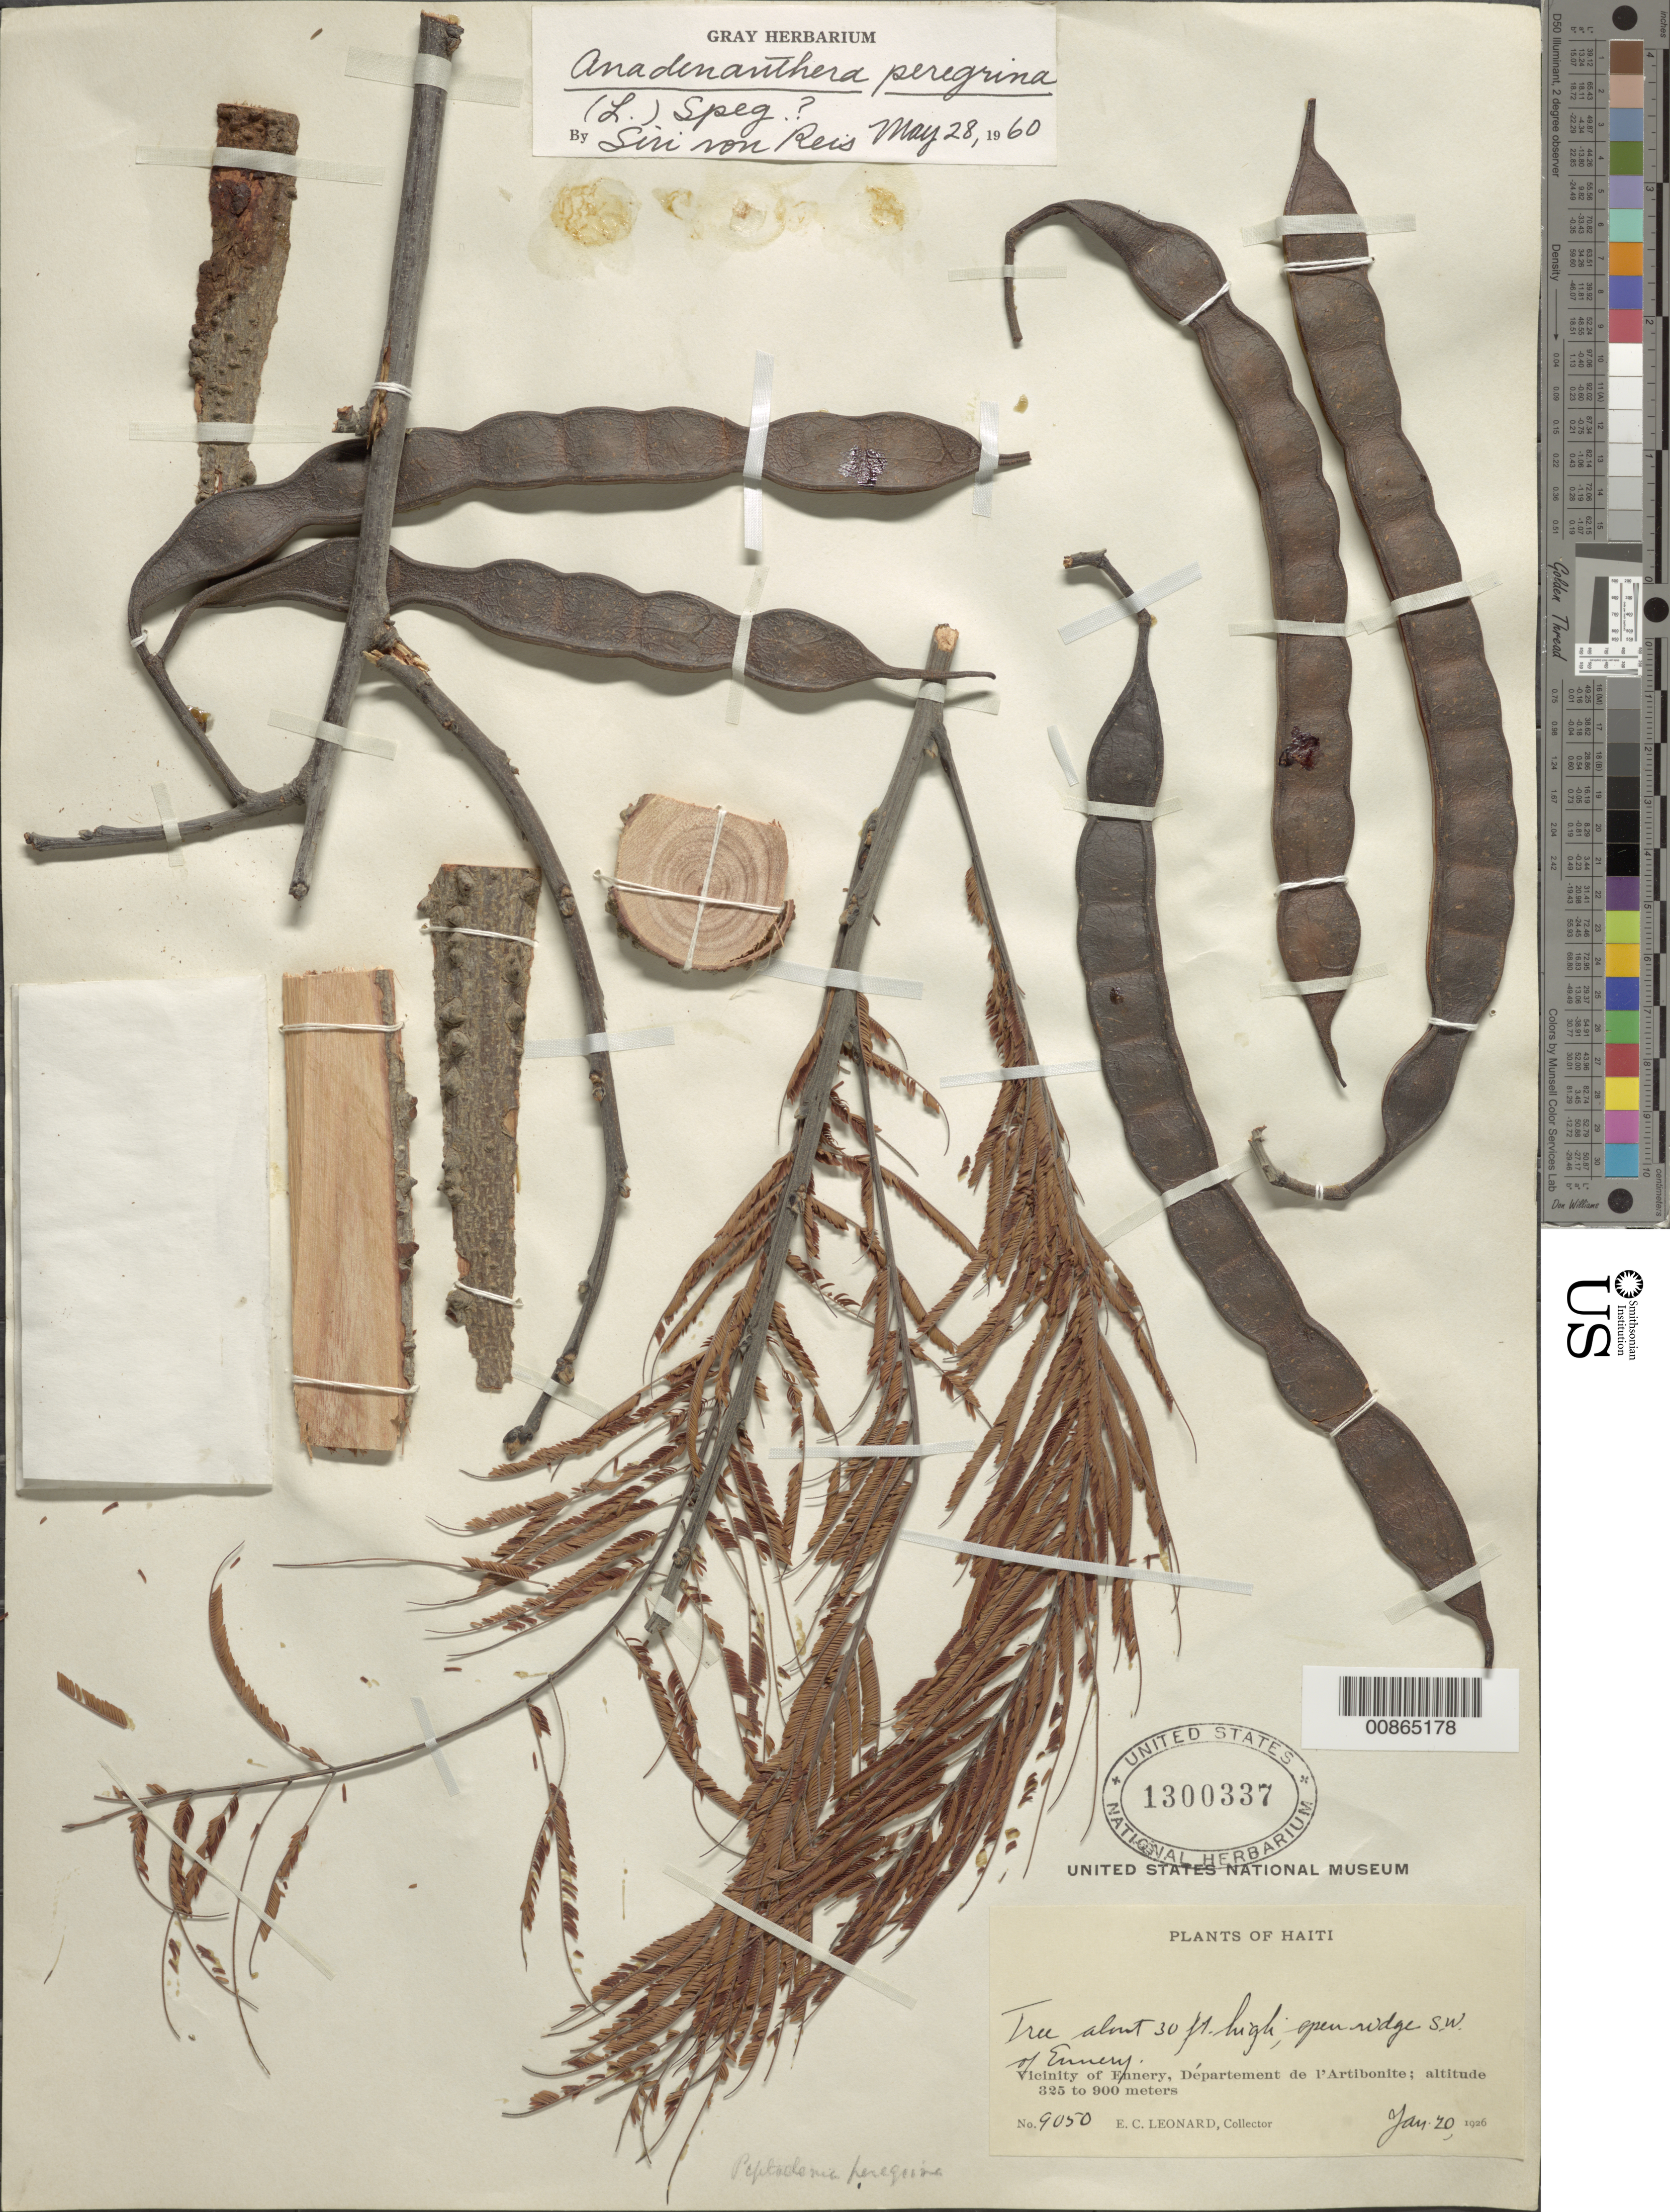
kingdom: Plantae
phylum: Tracheophyta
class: Magnoliopsida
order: Fabales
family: Fabaceae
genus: Anadenanthera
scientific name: Anadenanthera peregrina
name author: (L.) Speg.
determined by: Von Reis, S.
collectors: E. C. Leonard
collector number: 9050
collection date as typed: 20 Jan 1926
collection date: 1926-01-20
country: Haiti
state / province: Artibonite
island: Hispaniola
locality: SW of Ennery.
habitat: Open ridge.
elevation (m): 325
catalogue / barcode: US 1300337